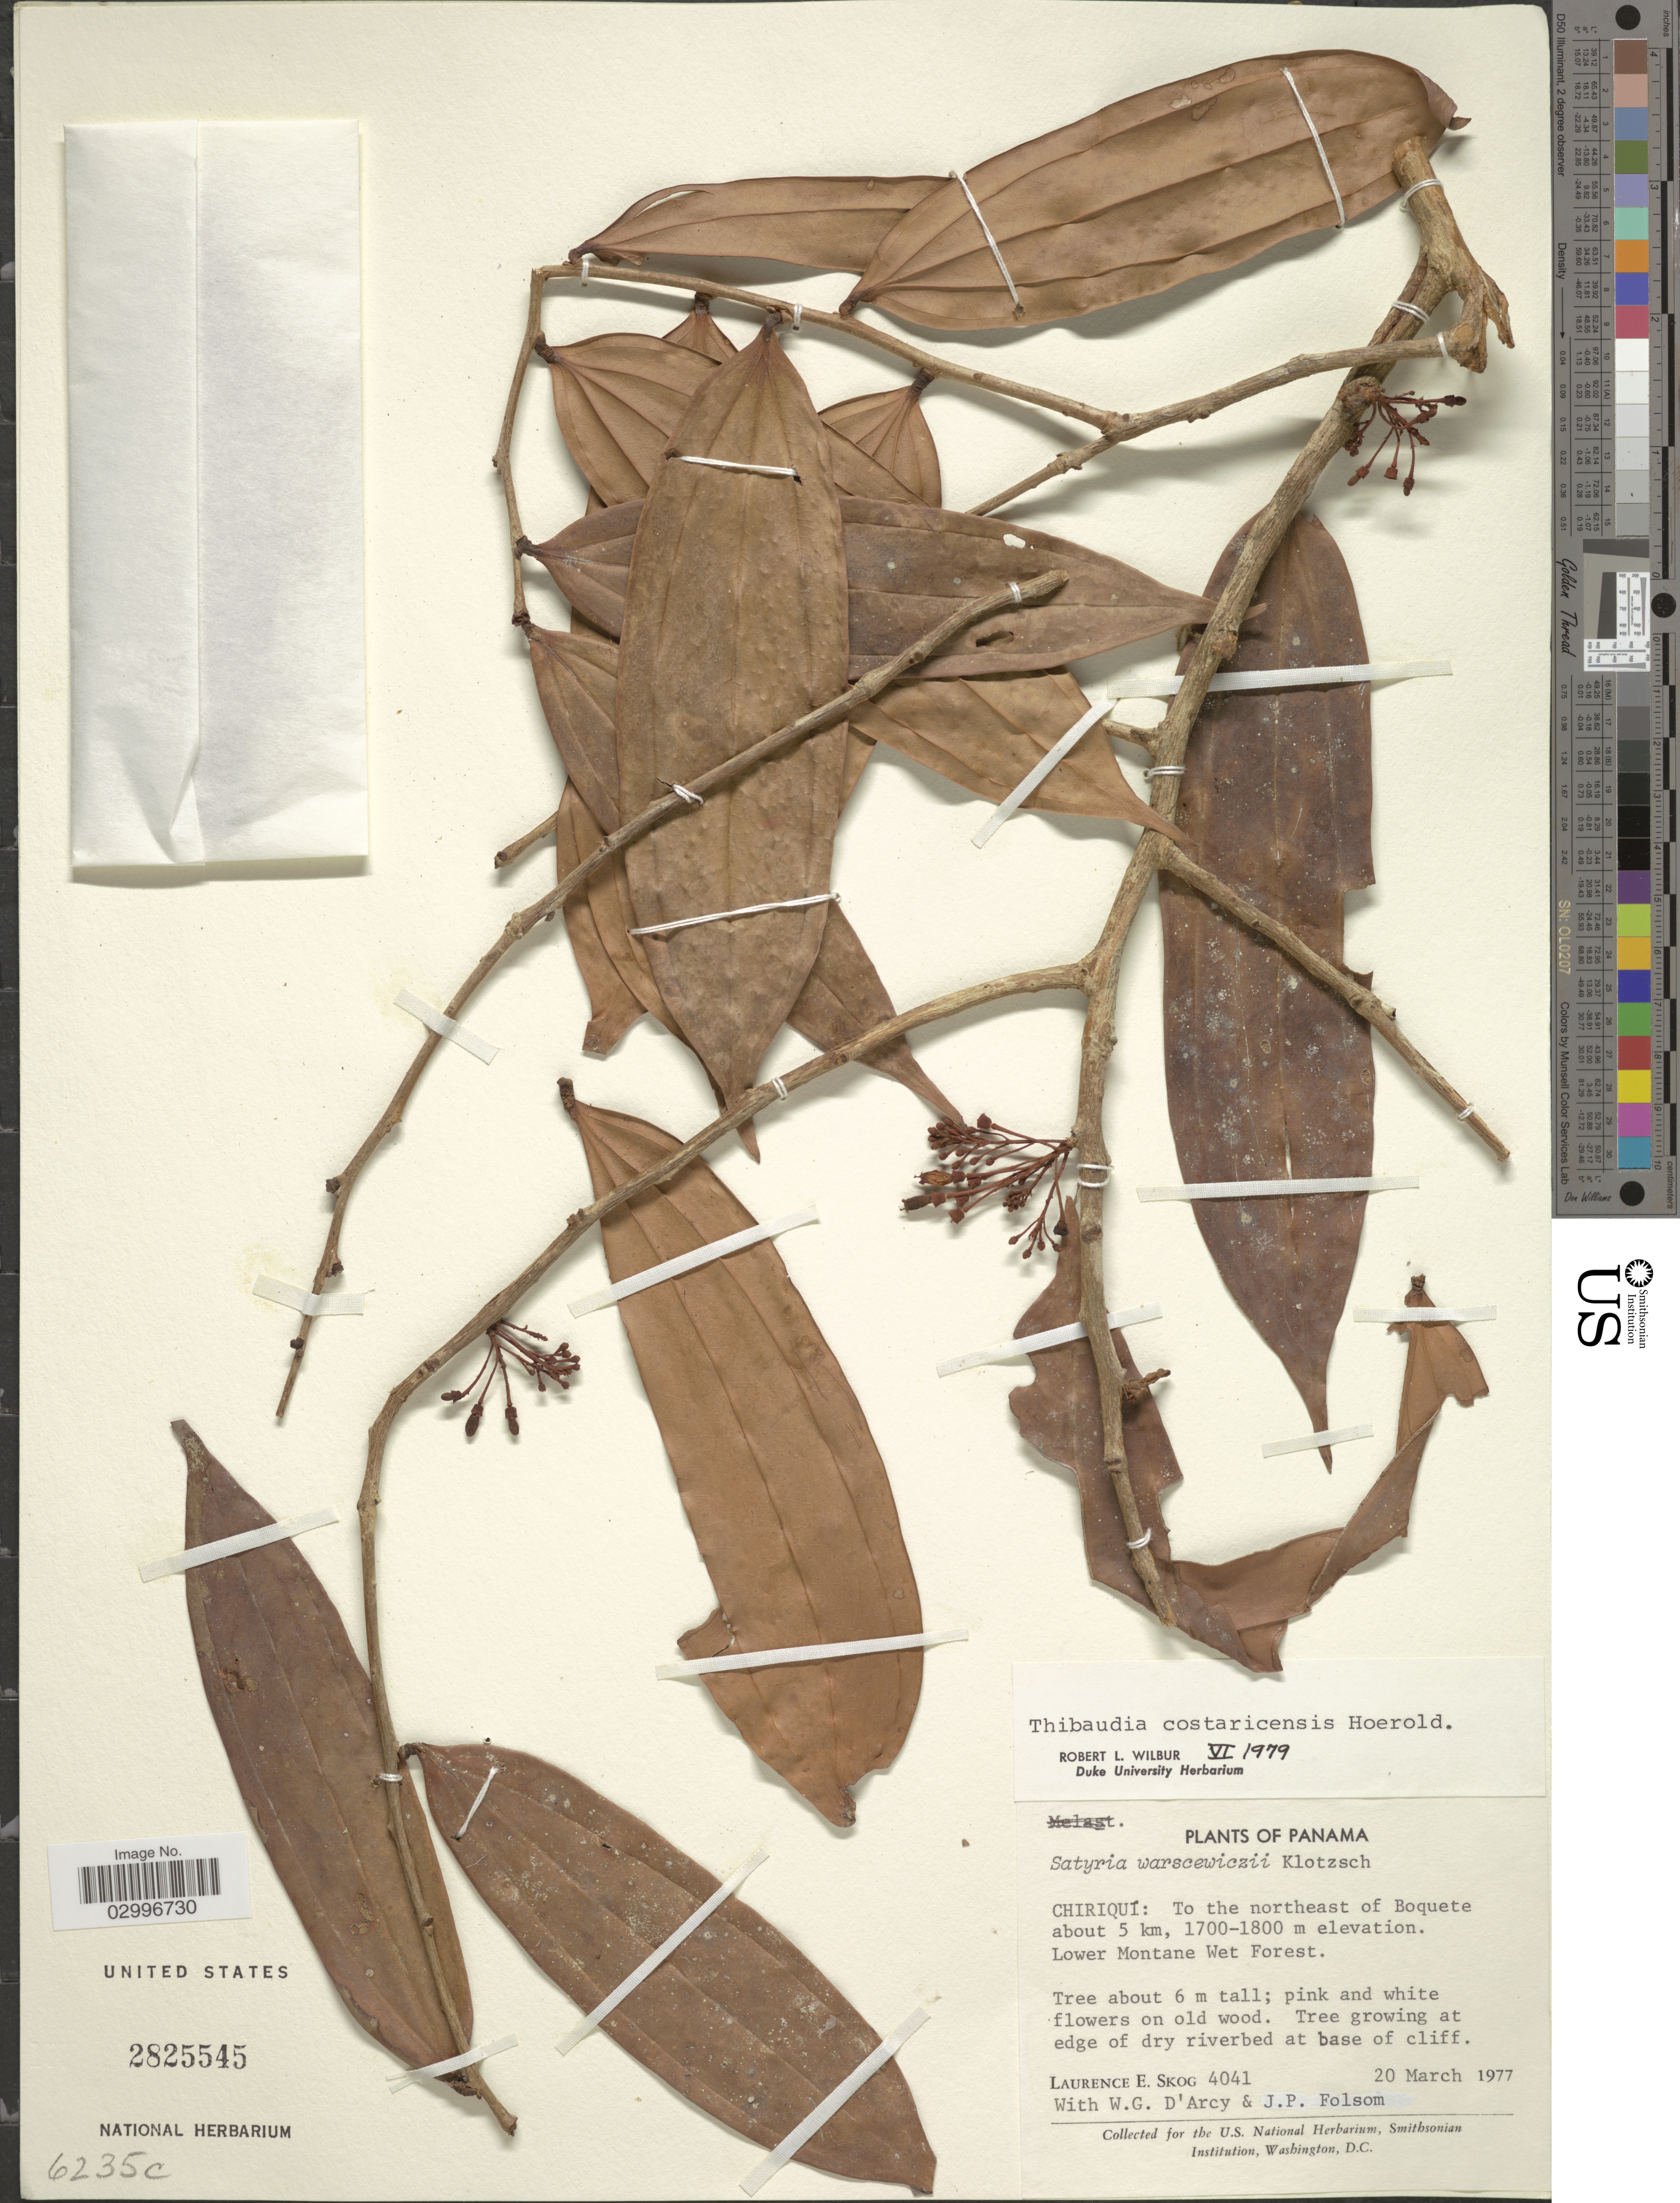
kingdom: Plantae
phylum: Tracheophyta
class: Magnoliopsida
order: Ericales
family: Ericaceae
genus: Thibaudia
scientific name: Thibaudia costaricensis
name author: Hoerold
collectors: L. E. Skog, W. G. D'Arcy & J. P. Folsom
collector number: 4041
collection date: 1977-03-20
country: Panama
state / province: Chiriqui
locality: To the northeast of Boquete about 5 km. Lower Montane Wet Forest.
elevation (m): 1700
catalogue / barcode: US 2825545